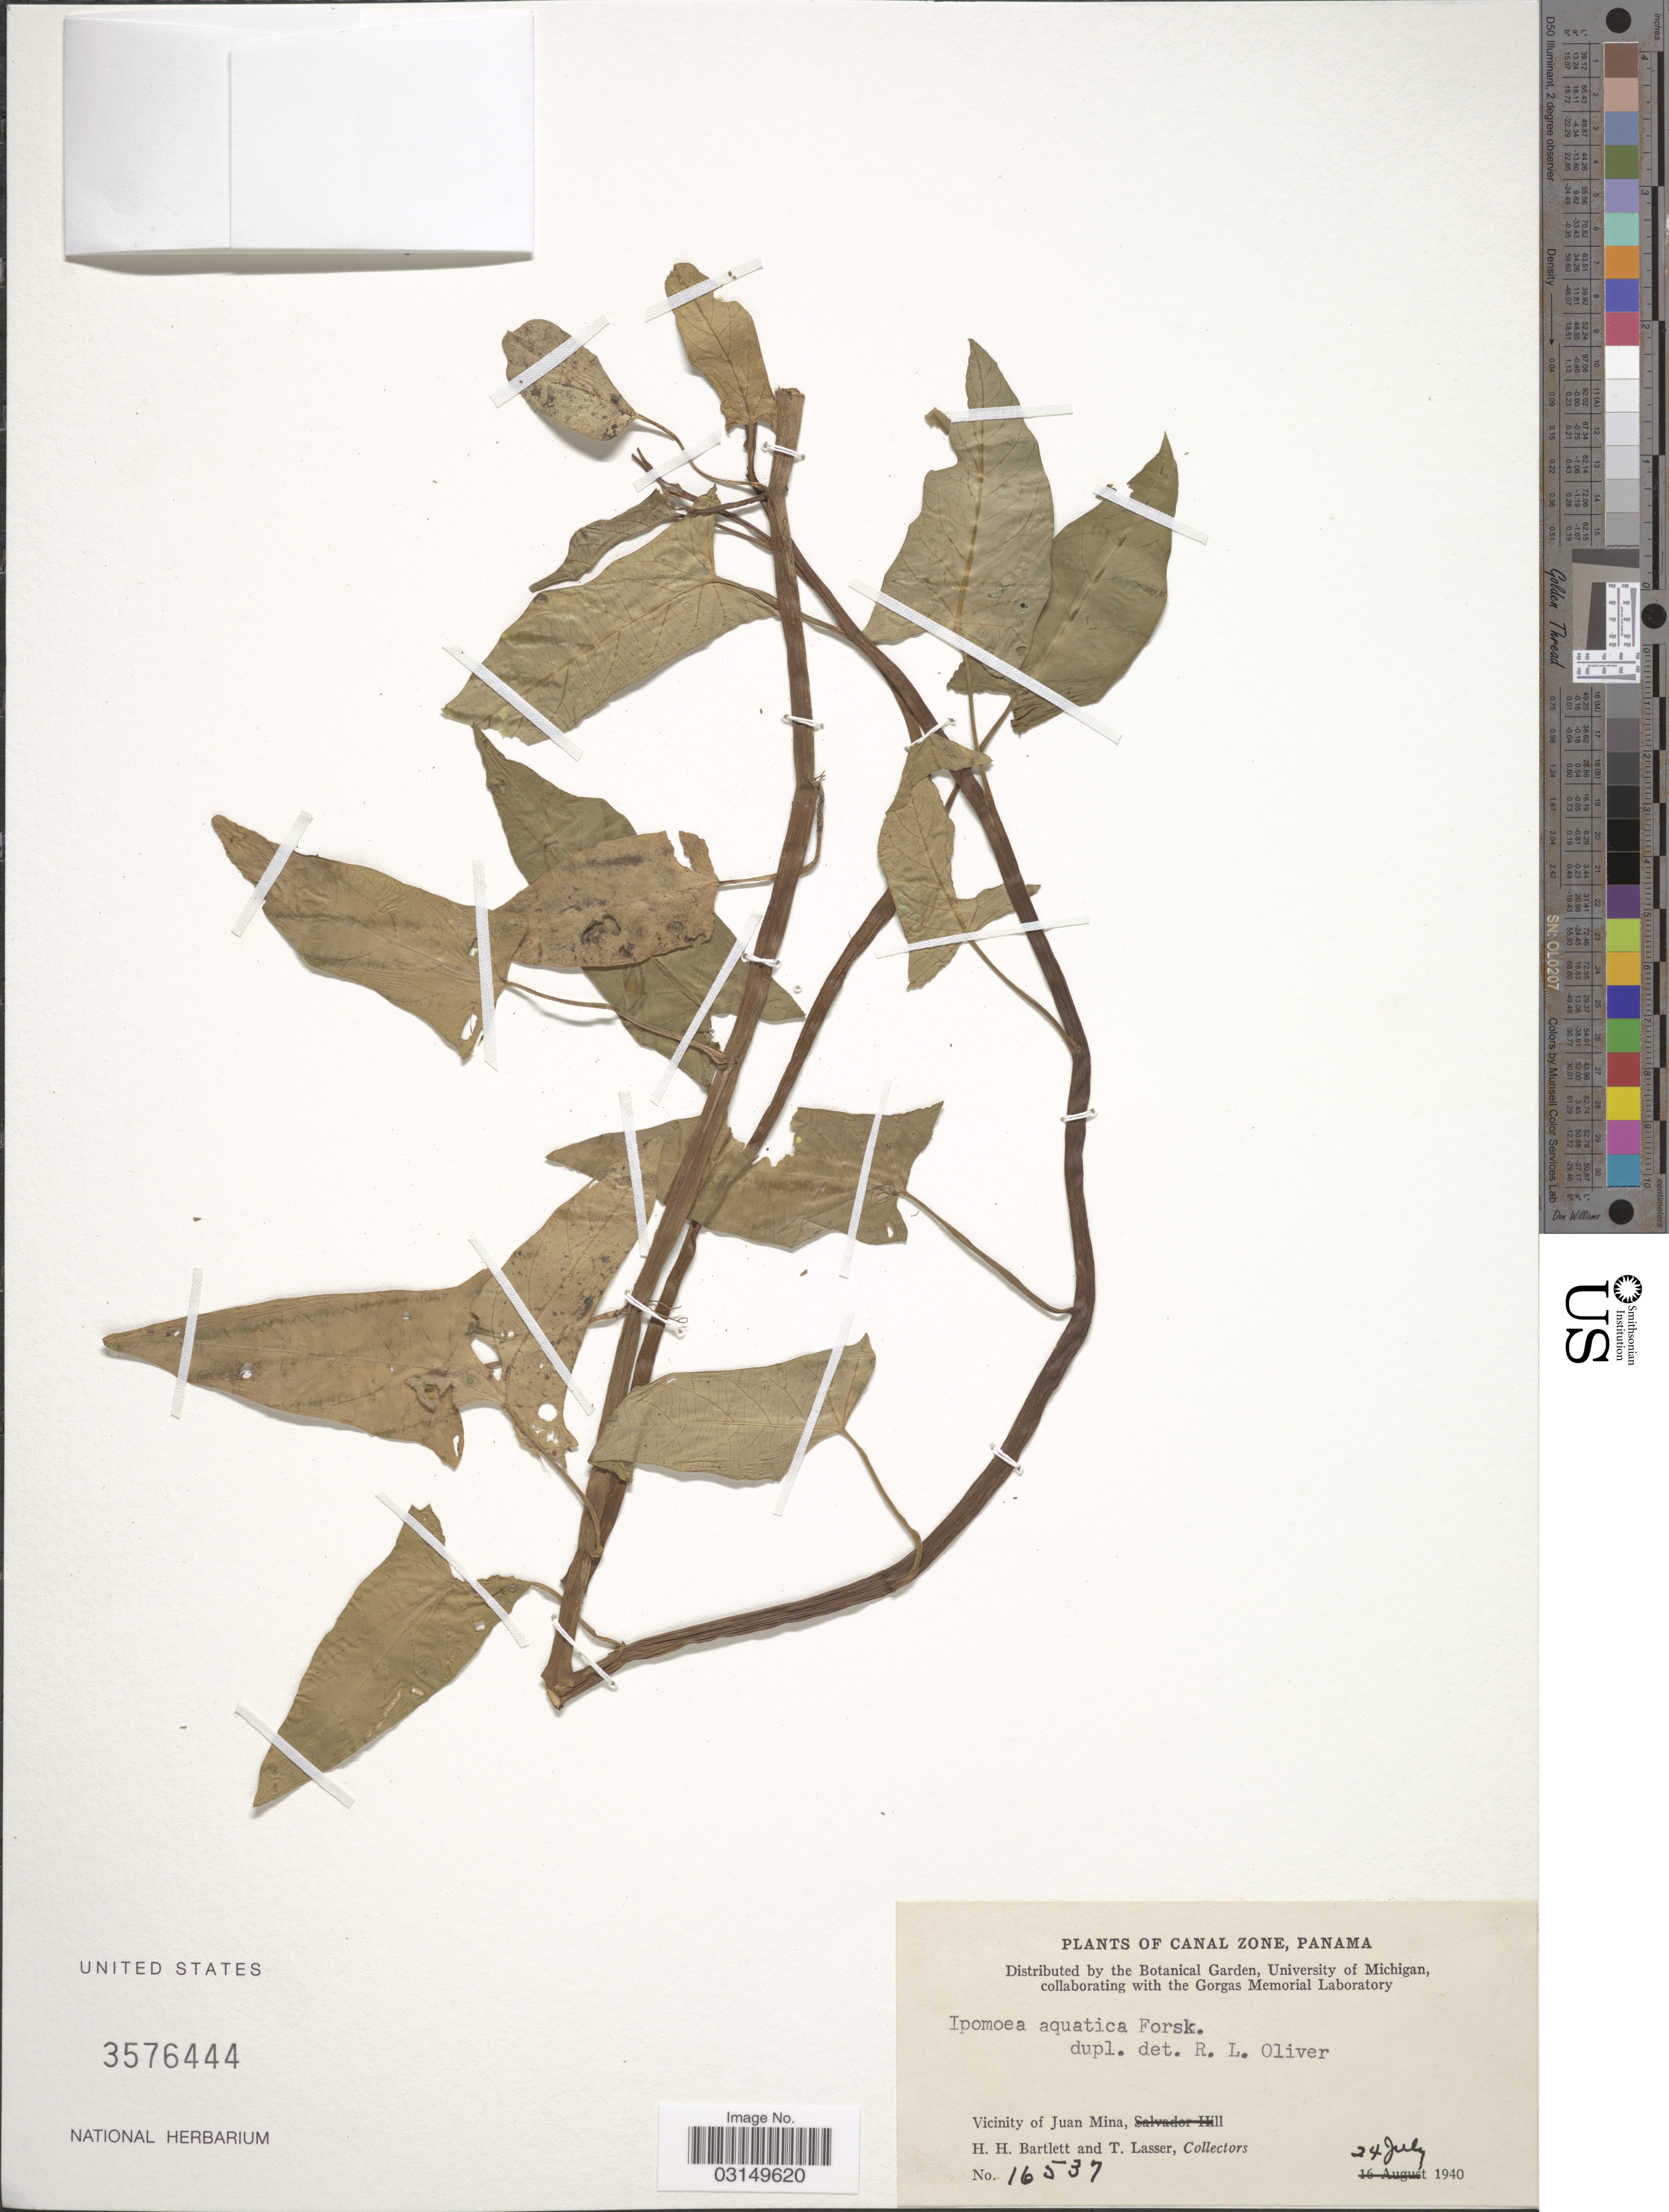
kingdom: Plantae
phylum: Tracheophyta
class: Magnoliopsida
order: Solanales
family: Convolvulaceae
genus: Ipomoea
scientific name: Ipomoea aquatica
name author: Forssk.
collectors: H. H. Bartlett & T. Lasser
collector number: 16537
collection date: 1940-07-24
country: Panama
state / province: Colón / Panamá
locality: Canal Zone. Vicinity of Juan Mina.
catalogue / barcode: US 3576444